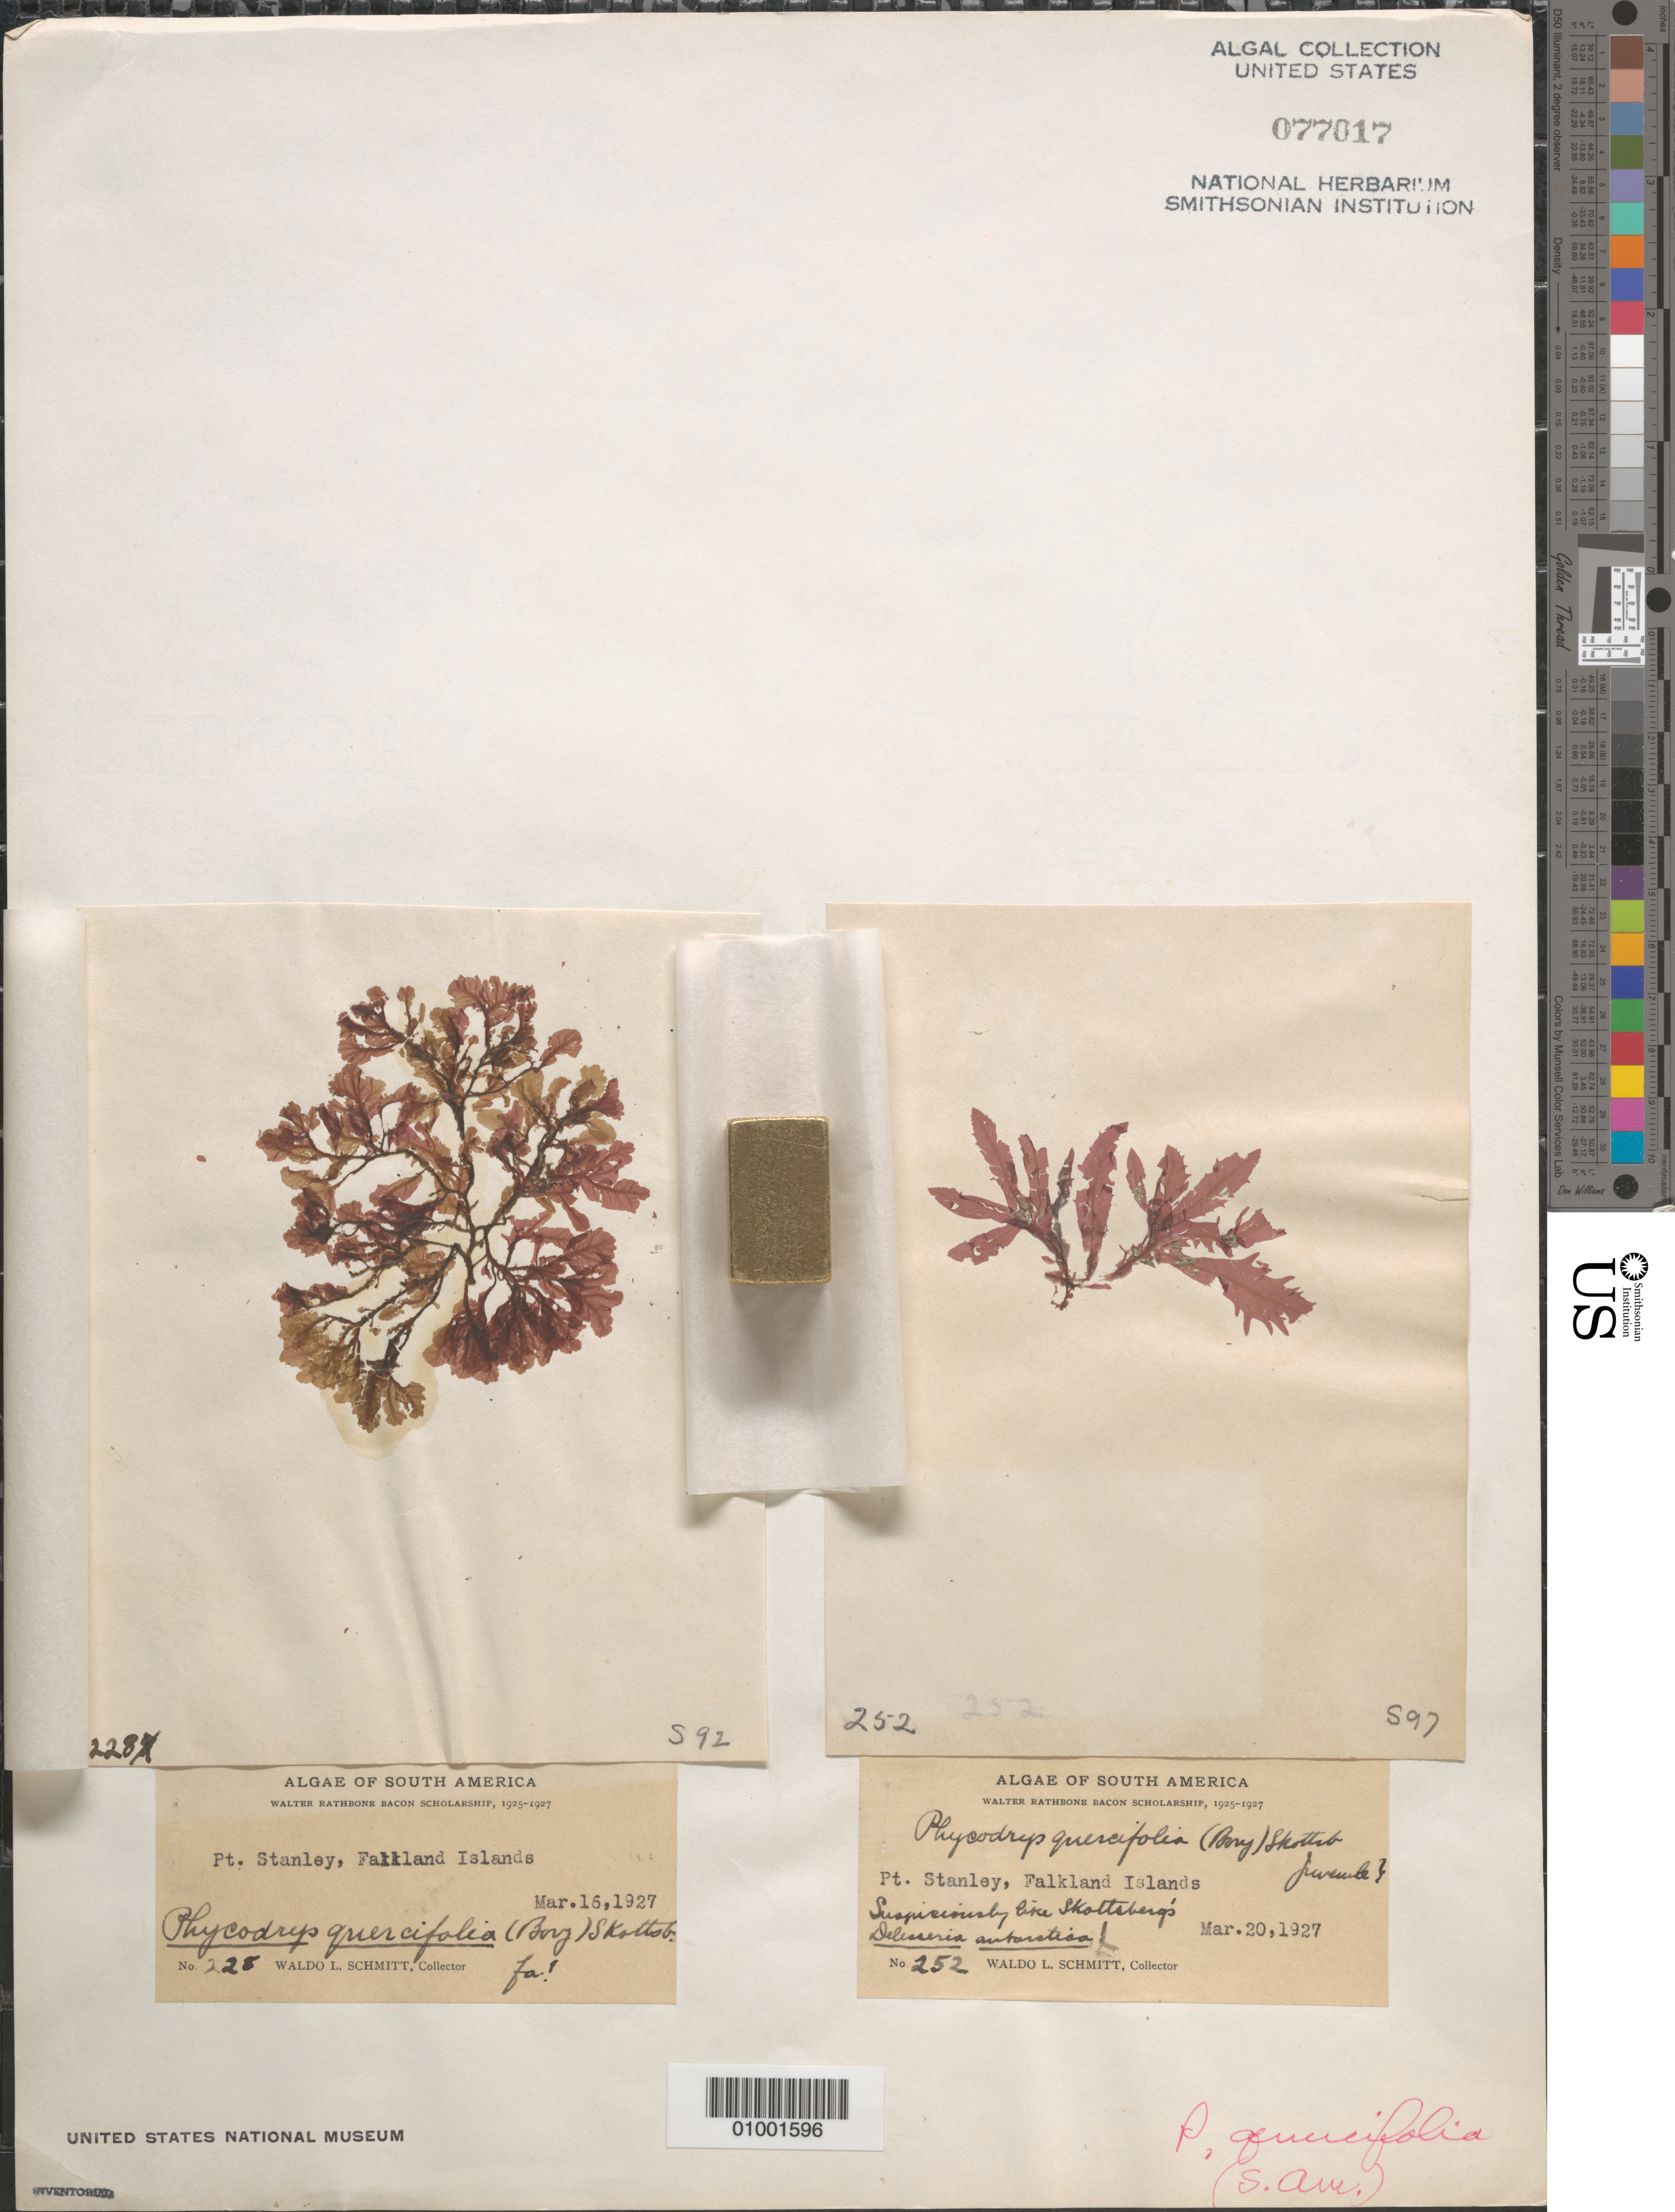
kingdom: Plantae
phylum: Rhodophyta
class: Florideophyceae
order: Ceramiales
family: Delesseriaceae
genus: Phycodrys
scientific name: Phycodrys quercifolia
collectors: W. L. Schmitt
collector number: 252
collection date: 1927-03-20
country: Falkland Islands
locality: Pt. Stanley.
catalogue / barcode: US 77017-2